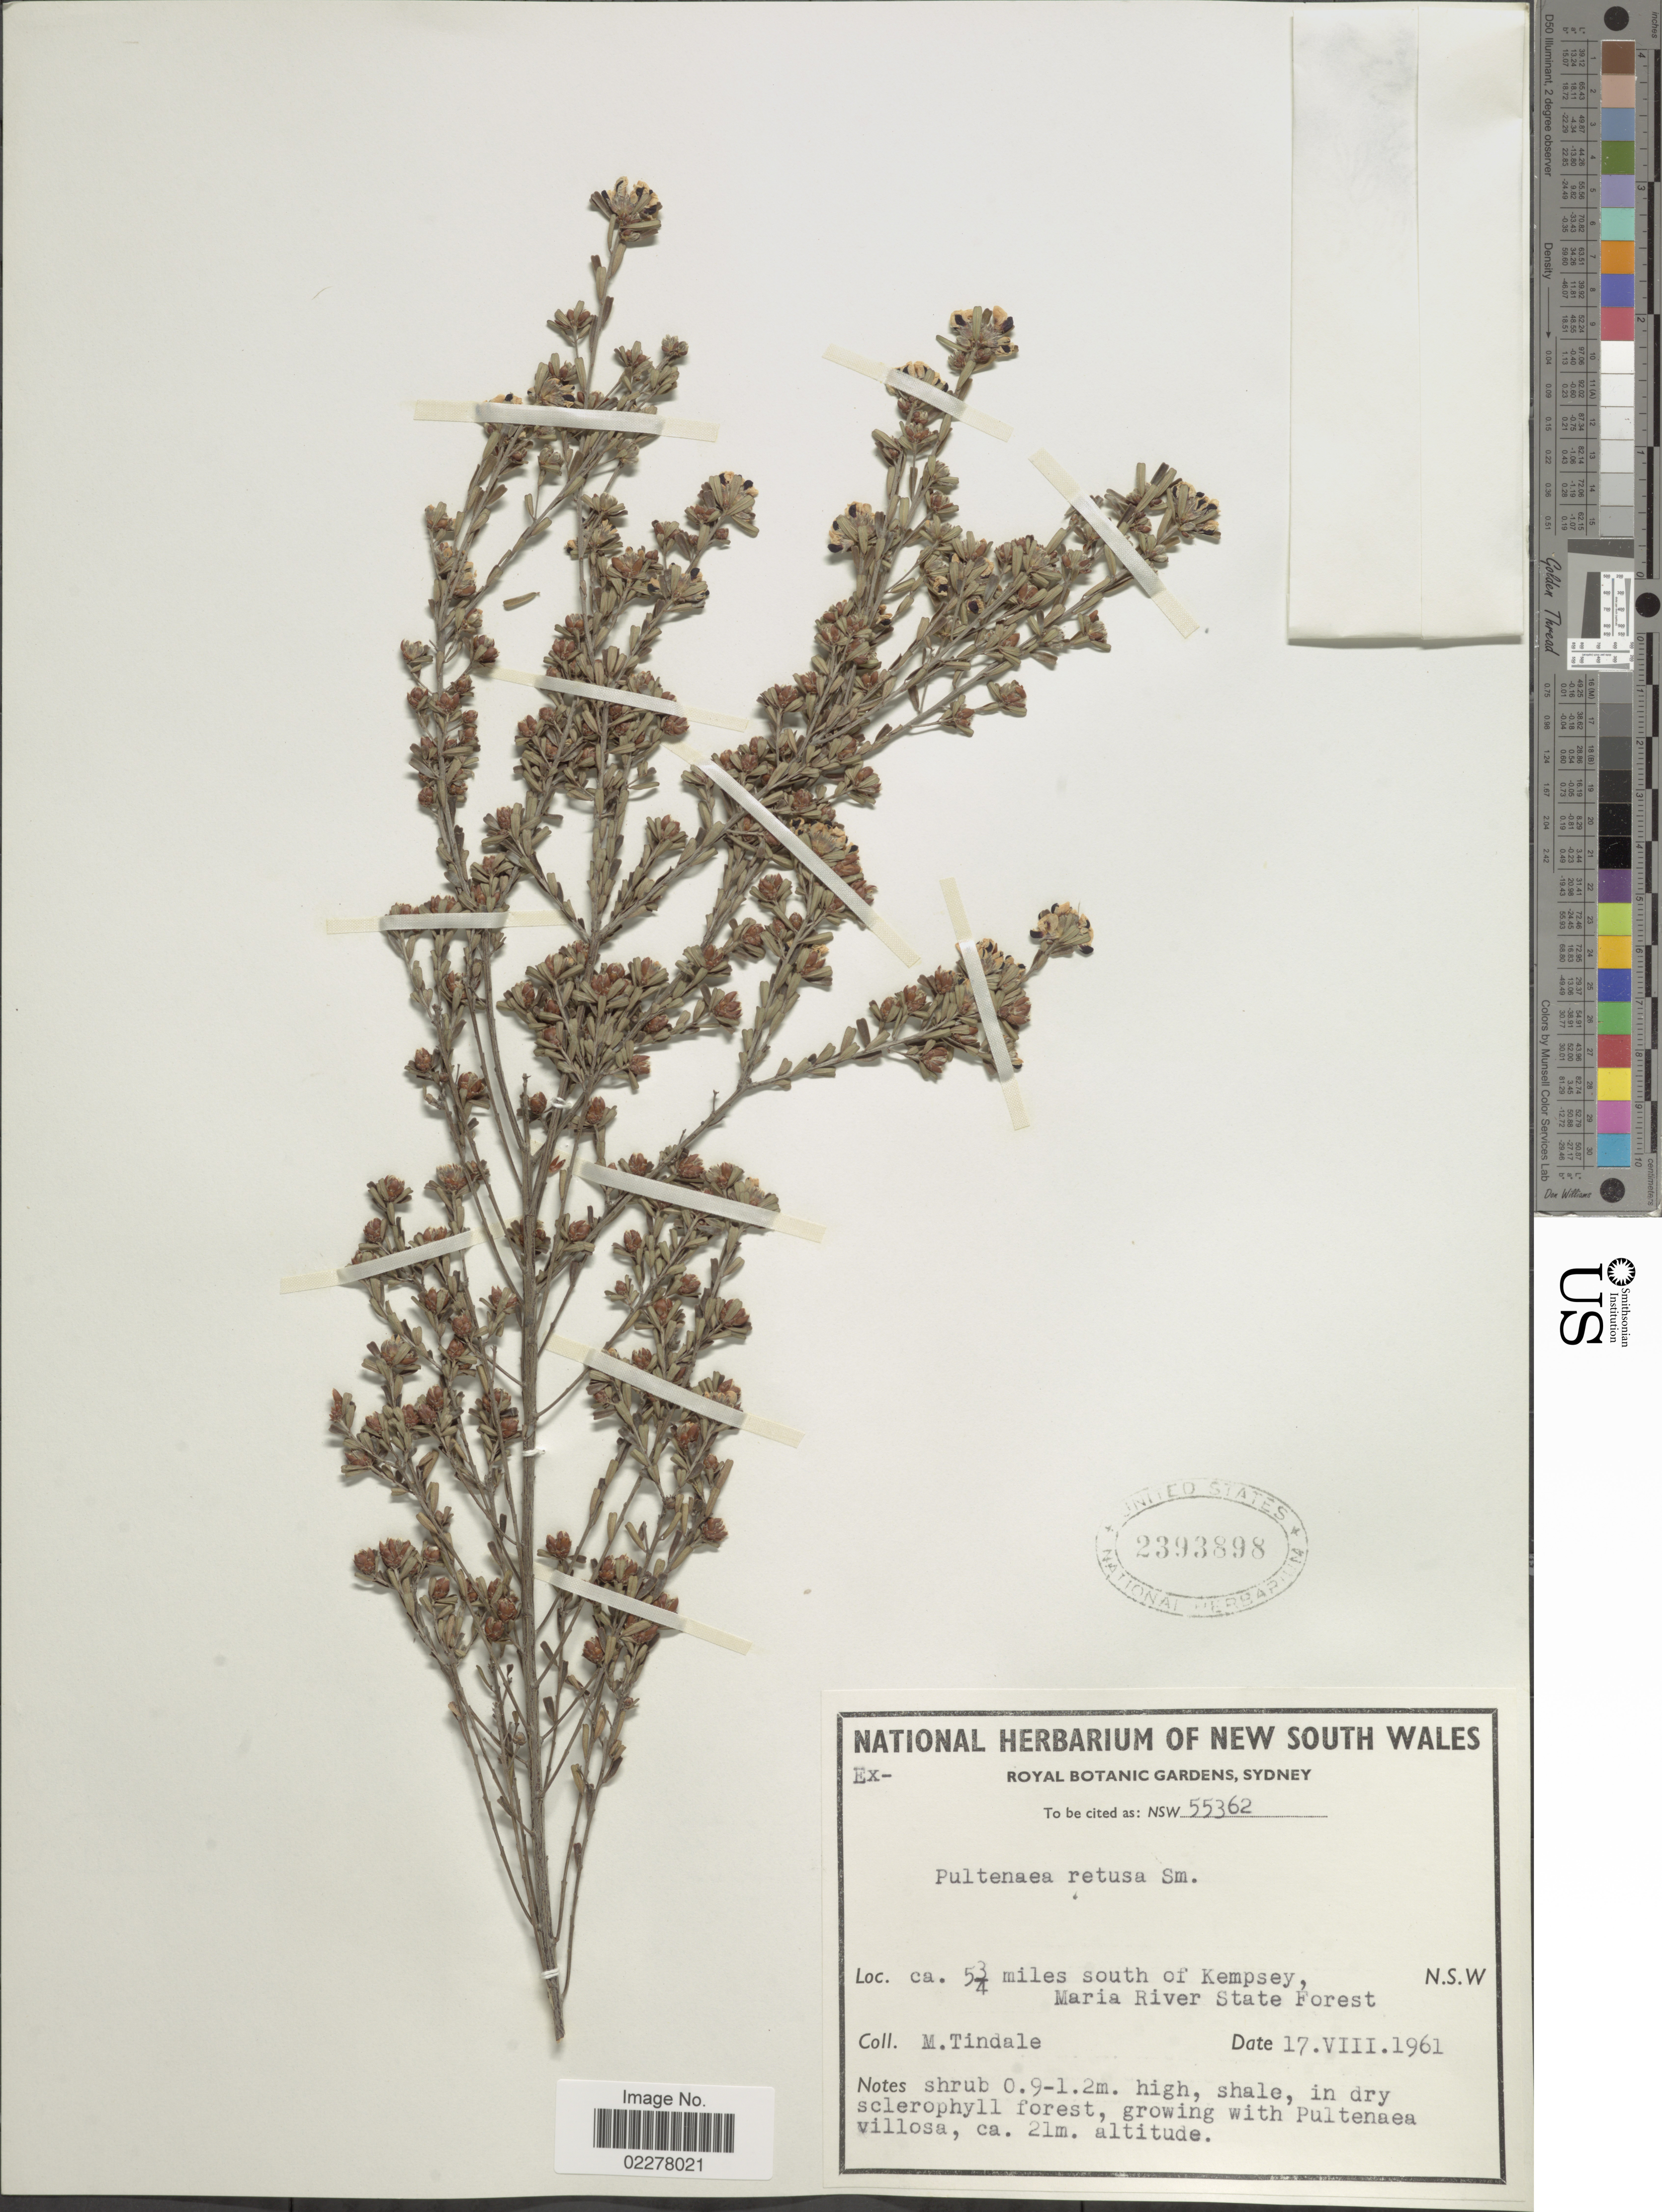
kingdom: Plantae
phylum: Tracheophyta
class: Magnoliopsida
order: Fabales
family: Fabaceae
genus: Pultenaea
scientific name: Pultenaea retusa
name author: Sm.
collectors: M. D. Tindale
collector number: NSW 55362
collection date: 1961-08-17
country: Australia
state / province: New South Wales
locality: Ca. 5 3/4 miles south of Kempsey, Maria River State Forest. N.S.W.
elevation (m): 21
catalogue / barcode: US 2393898